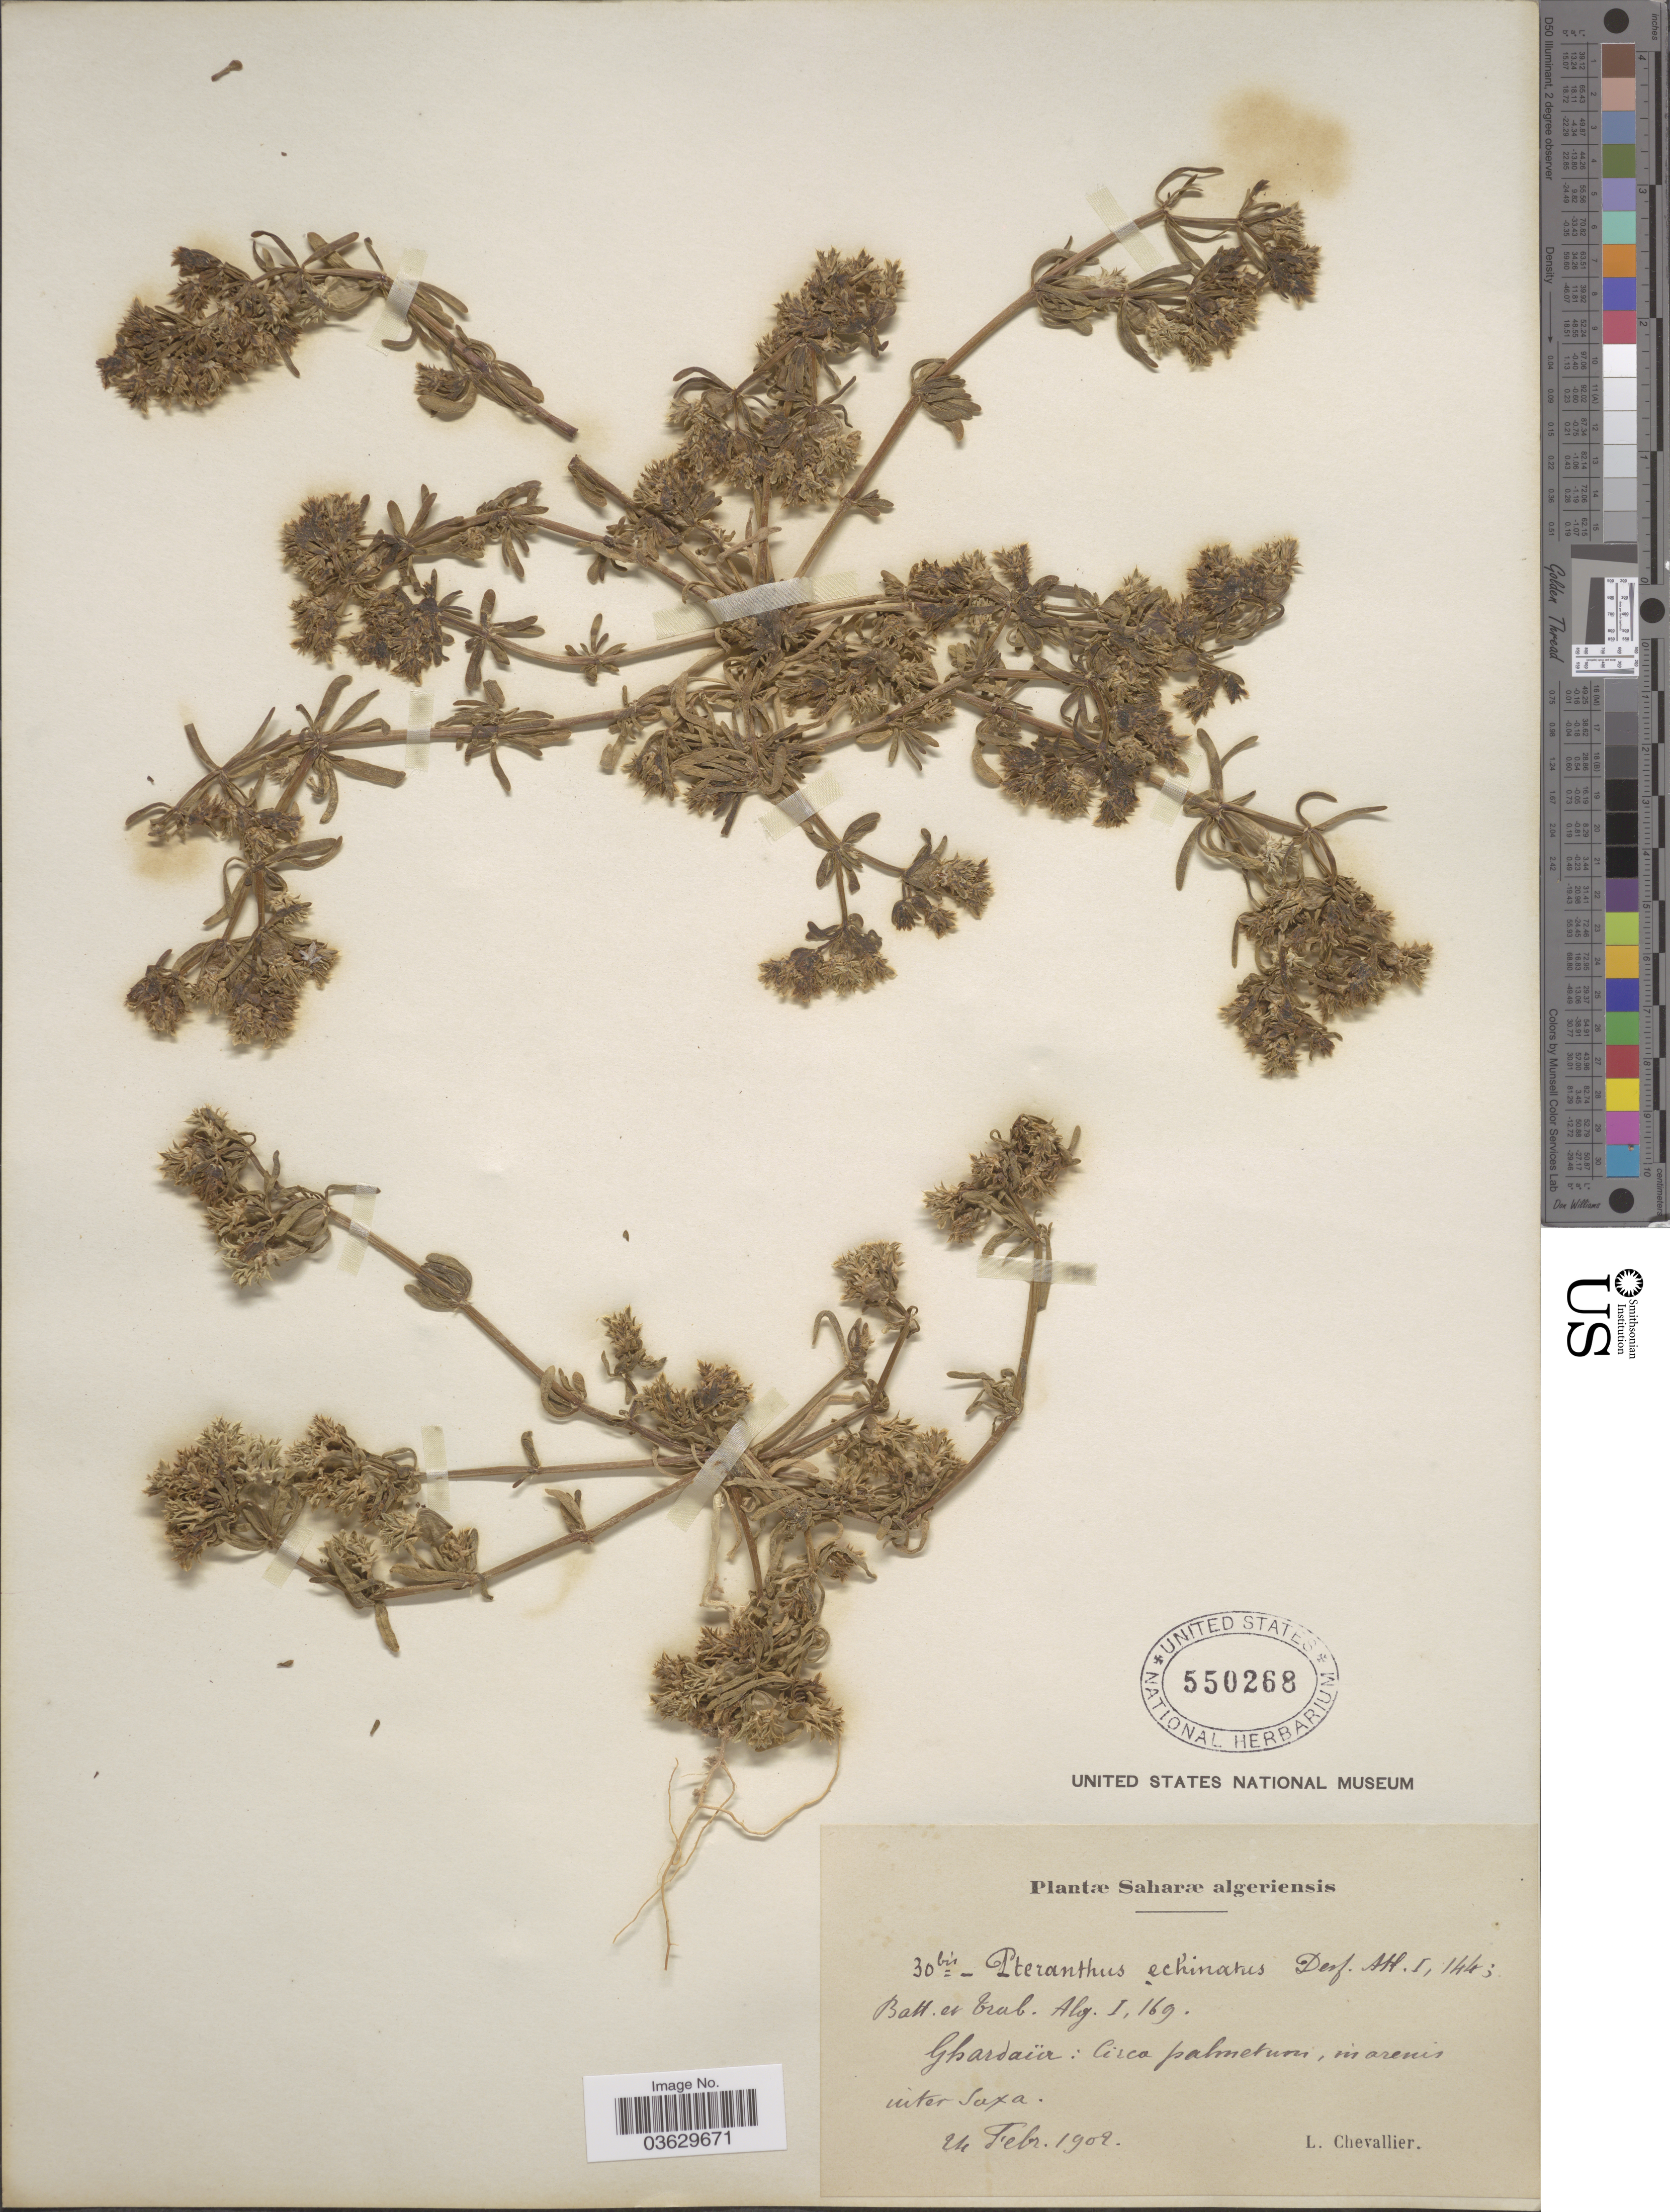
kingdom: Plantae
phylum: Tracheophyta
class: Magnoliopsida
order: Caryophyllales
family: Caryophyllaceae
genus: Pteranthus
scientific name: Pteranthus echinatus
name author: Desf.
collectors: L. Chevallier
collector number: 30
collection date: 1902-02-24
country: Algeria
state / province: Ghardaïa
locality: Saharæ algeriensis. Circa palmetum, marenis inter Saxa.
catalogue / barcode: US 550268